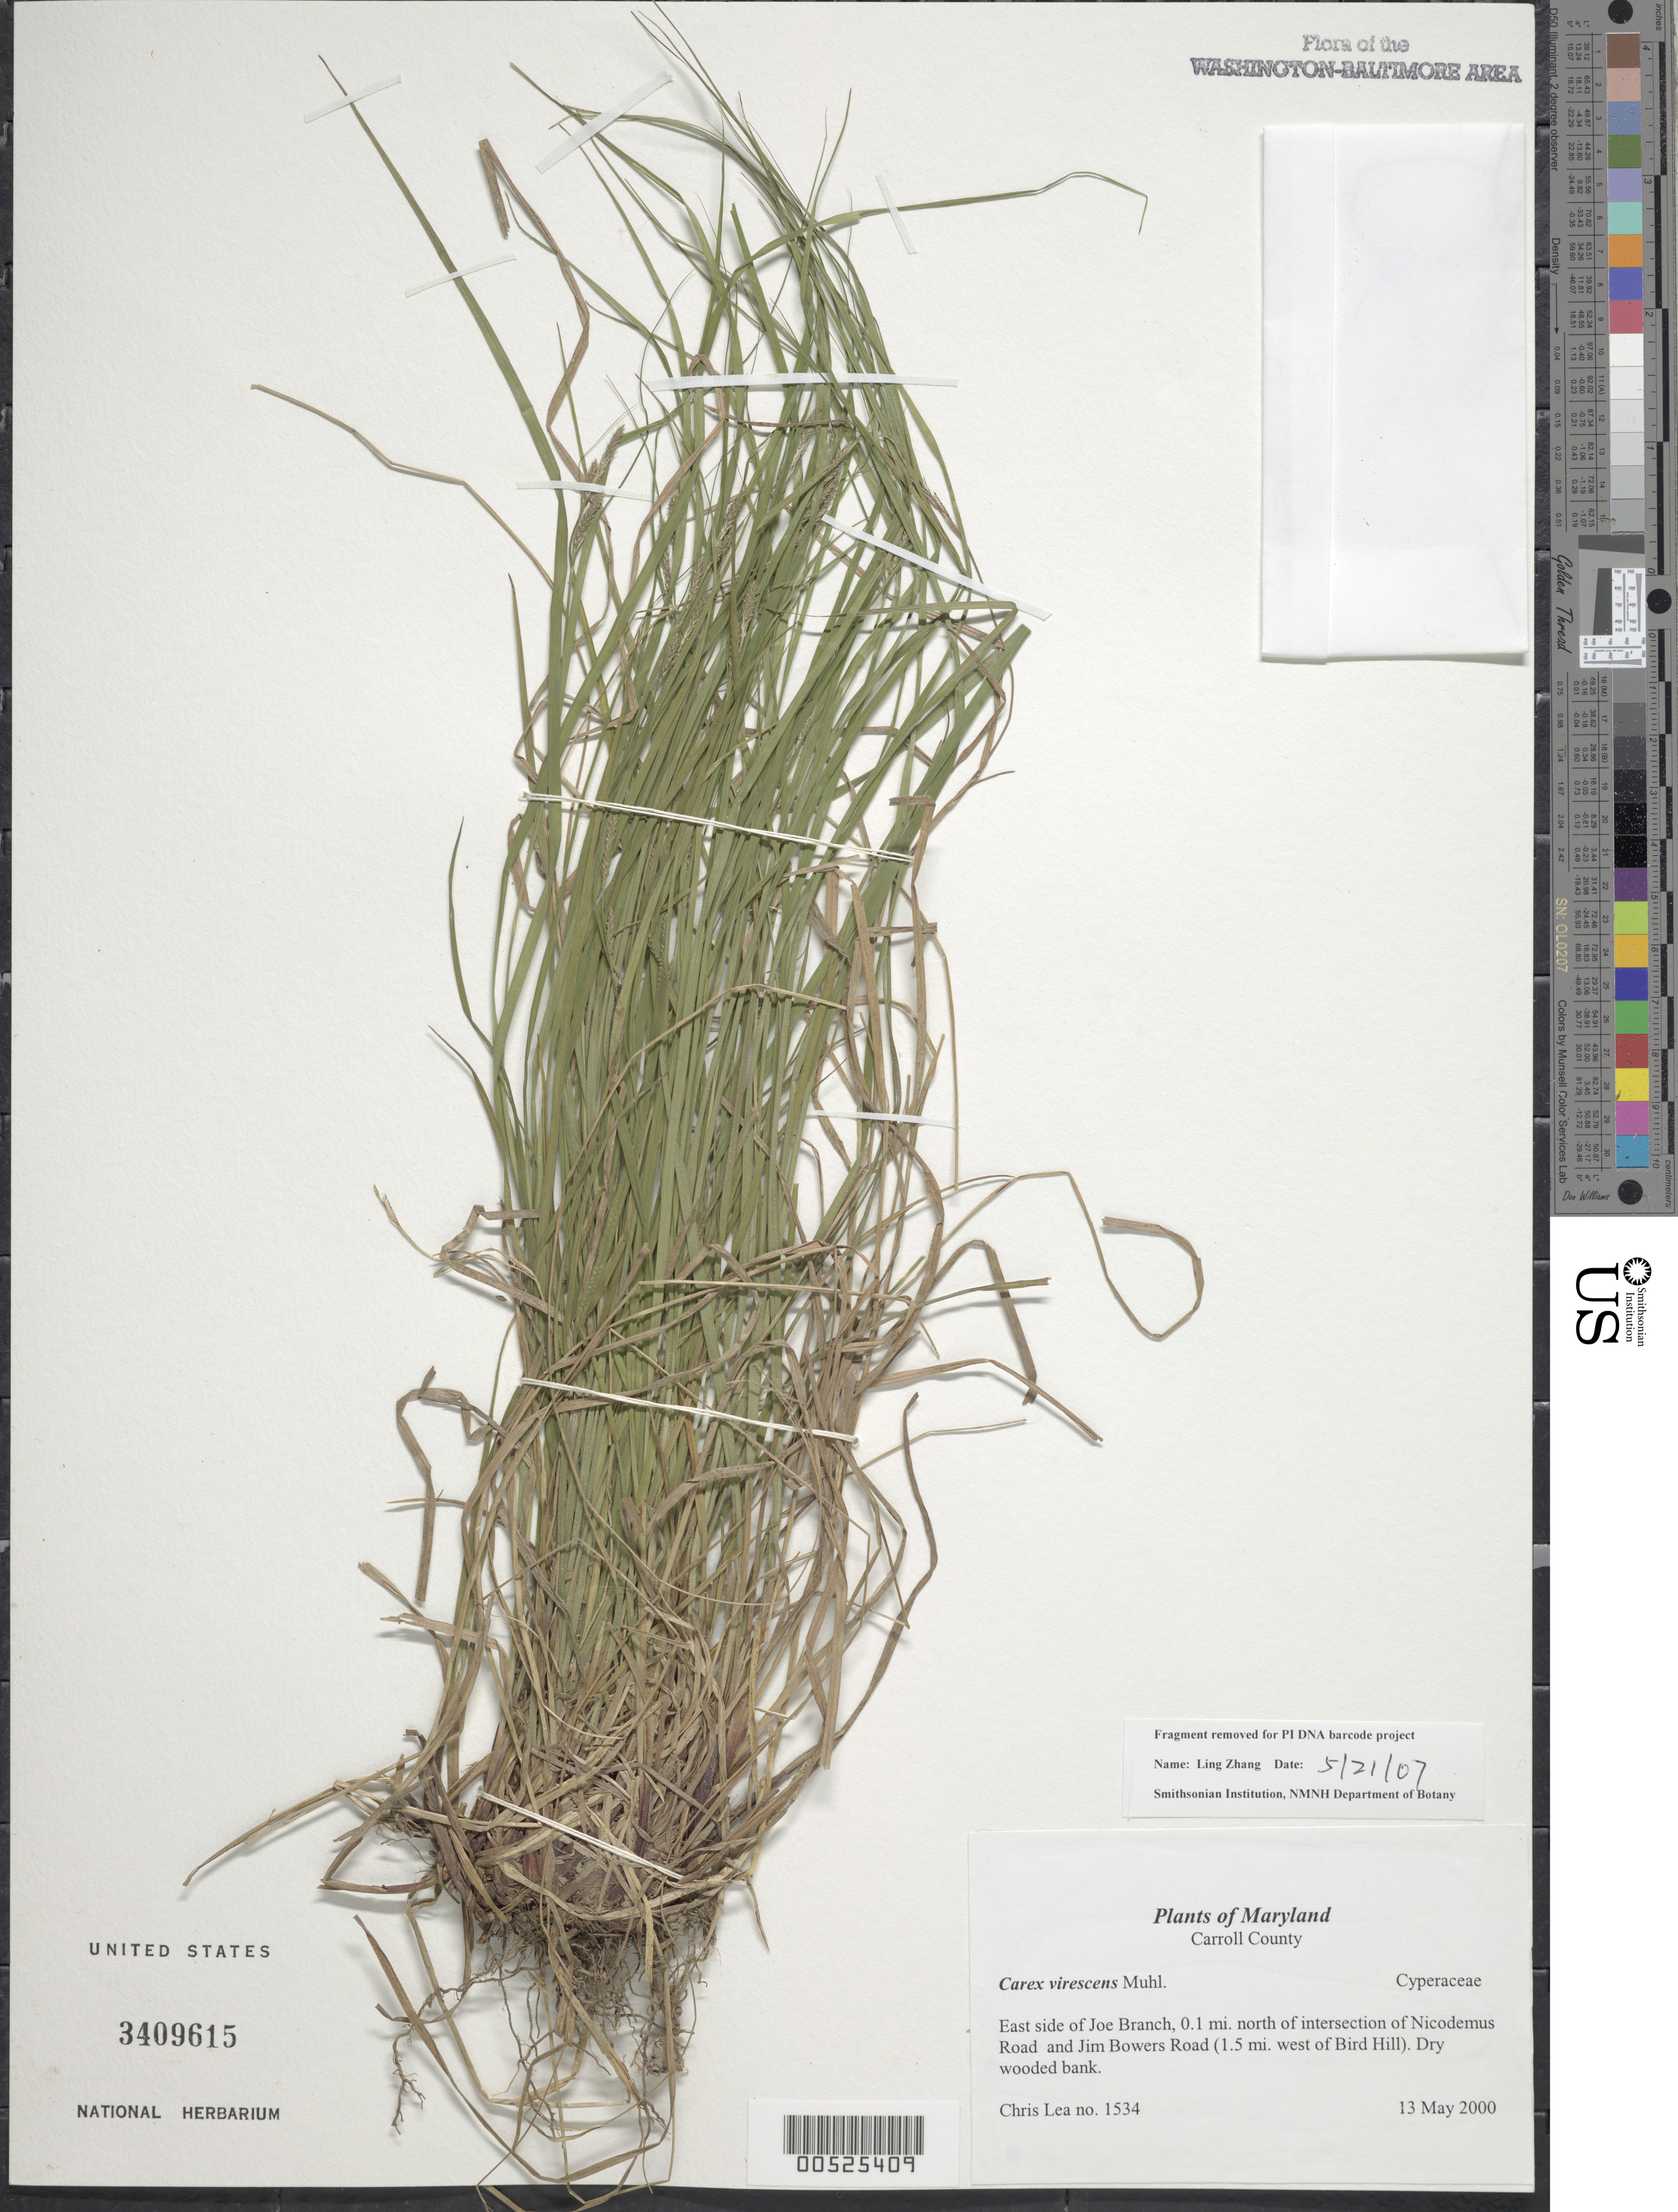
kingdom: Plantae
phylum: Tracheophyta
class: Liliopsida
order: Poales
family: Cyperaceae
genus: Carex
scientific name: Carex virescens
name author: Muhl. ex Willd.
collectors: C. Lea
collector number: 1534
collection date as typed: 13 May 2000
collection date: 2000-05-13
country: United States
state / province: Maryland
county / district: Carroll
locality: East side of valley of Bear Branch, 0.1 mi. north of intersection of Nicodemus Road and Jim Bowers Road (1.5 mi. west Bird Hill).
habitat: Dry wooded bank.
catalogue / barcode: US 3409615